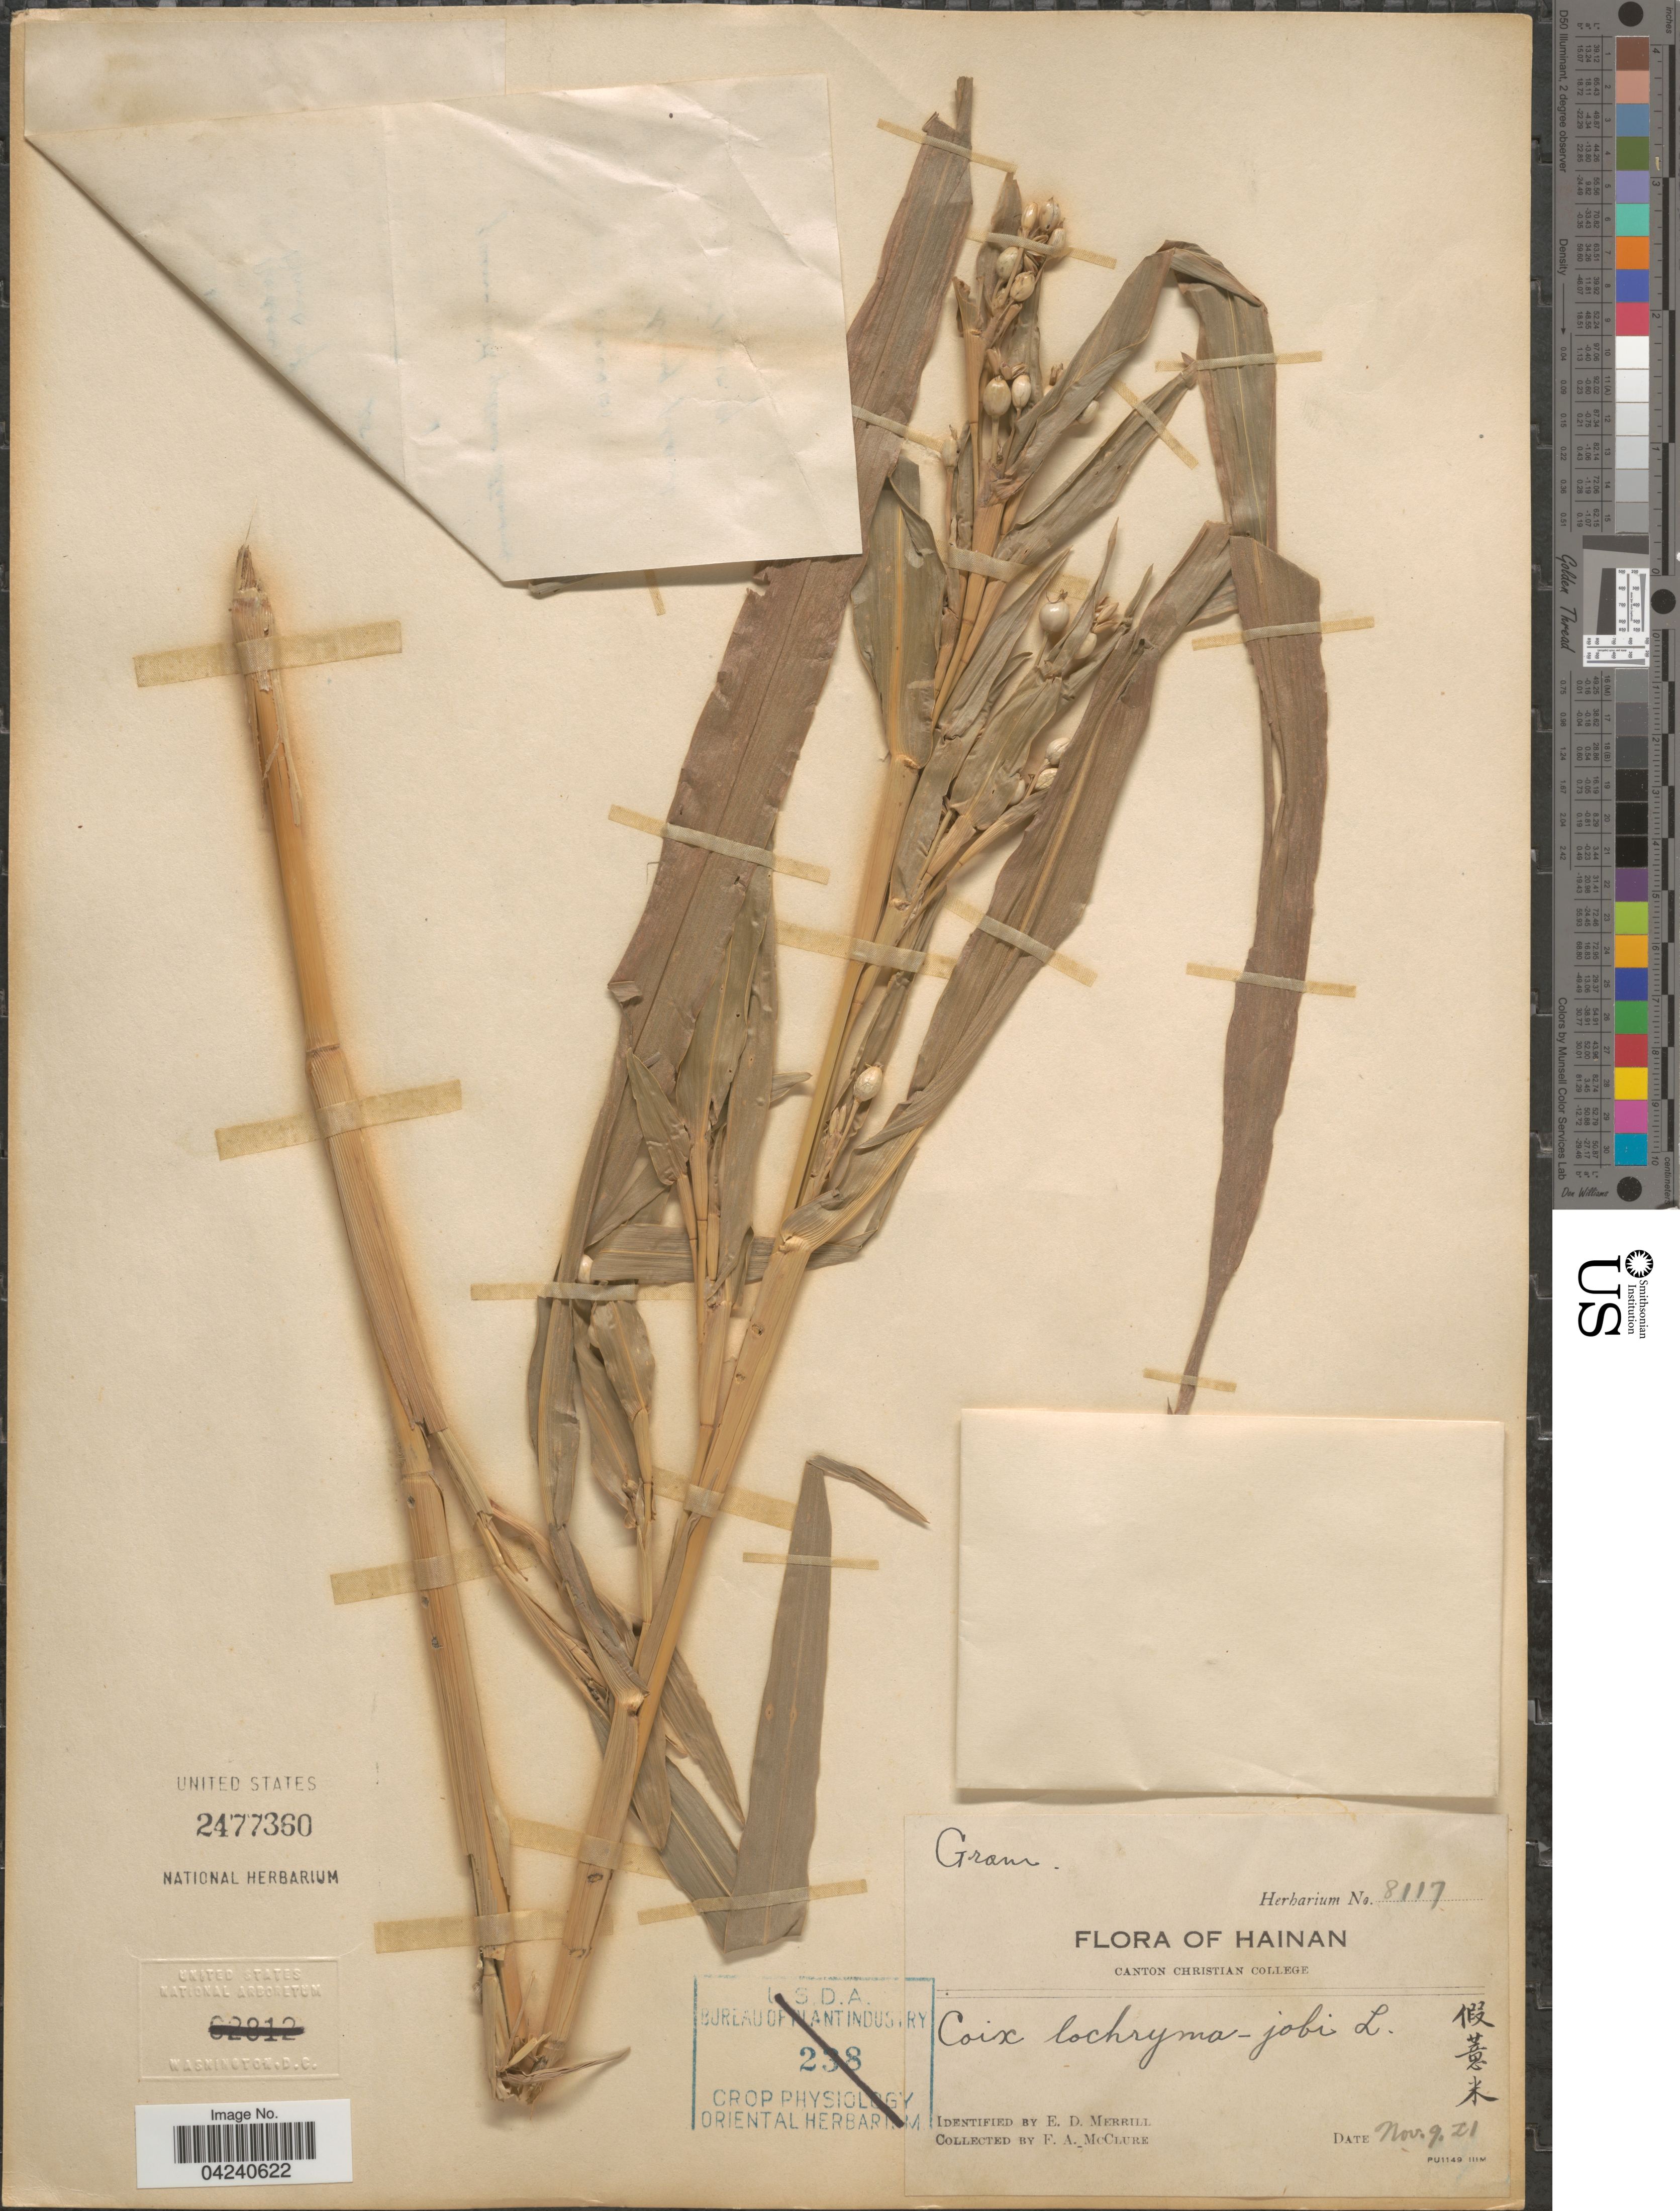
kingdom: Plantae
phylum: Tracheophyta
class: Liliopsida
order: Poales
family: Poaceae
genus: Coix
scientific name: Coix lacryma-jobi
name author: L.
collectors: F. A. McClure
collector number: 8117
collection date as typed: Transcribed d/m/y: 9/5/21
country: China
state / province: Hainan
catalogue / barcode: US 2477360